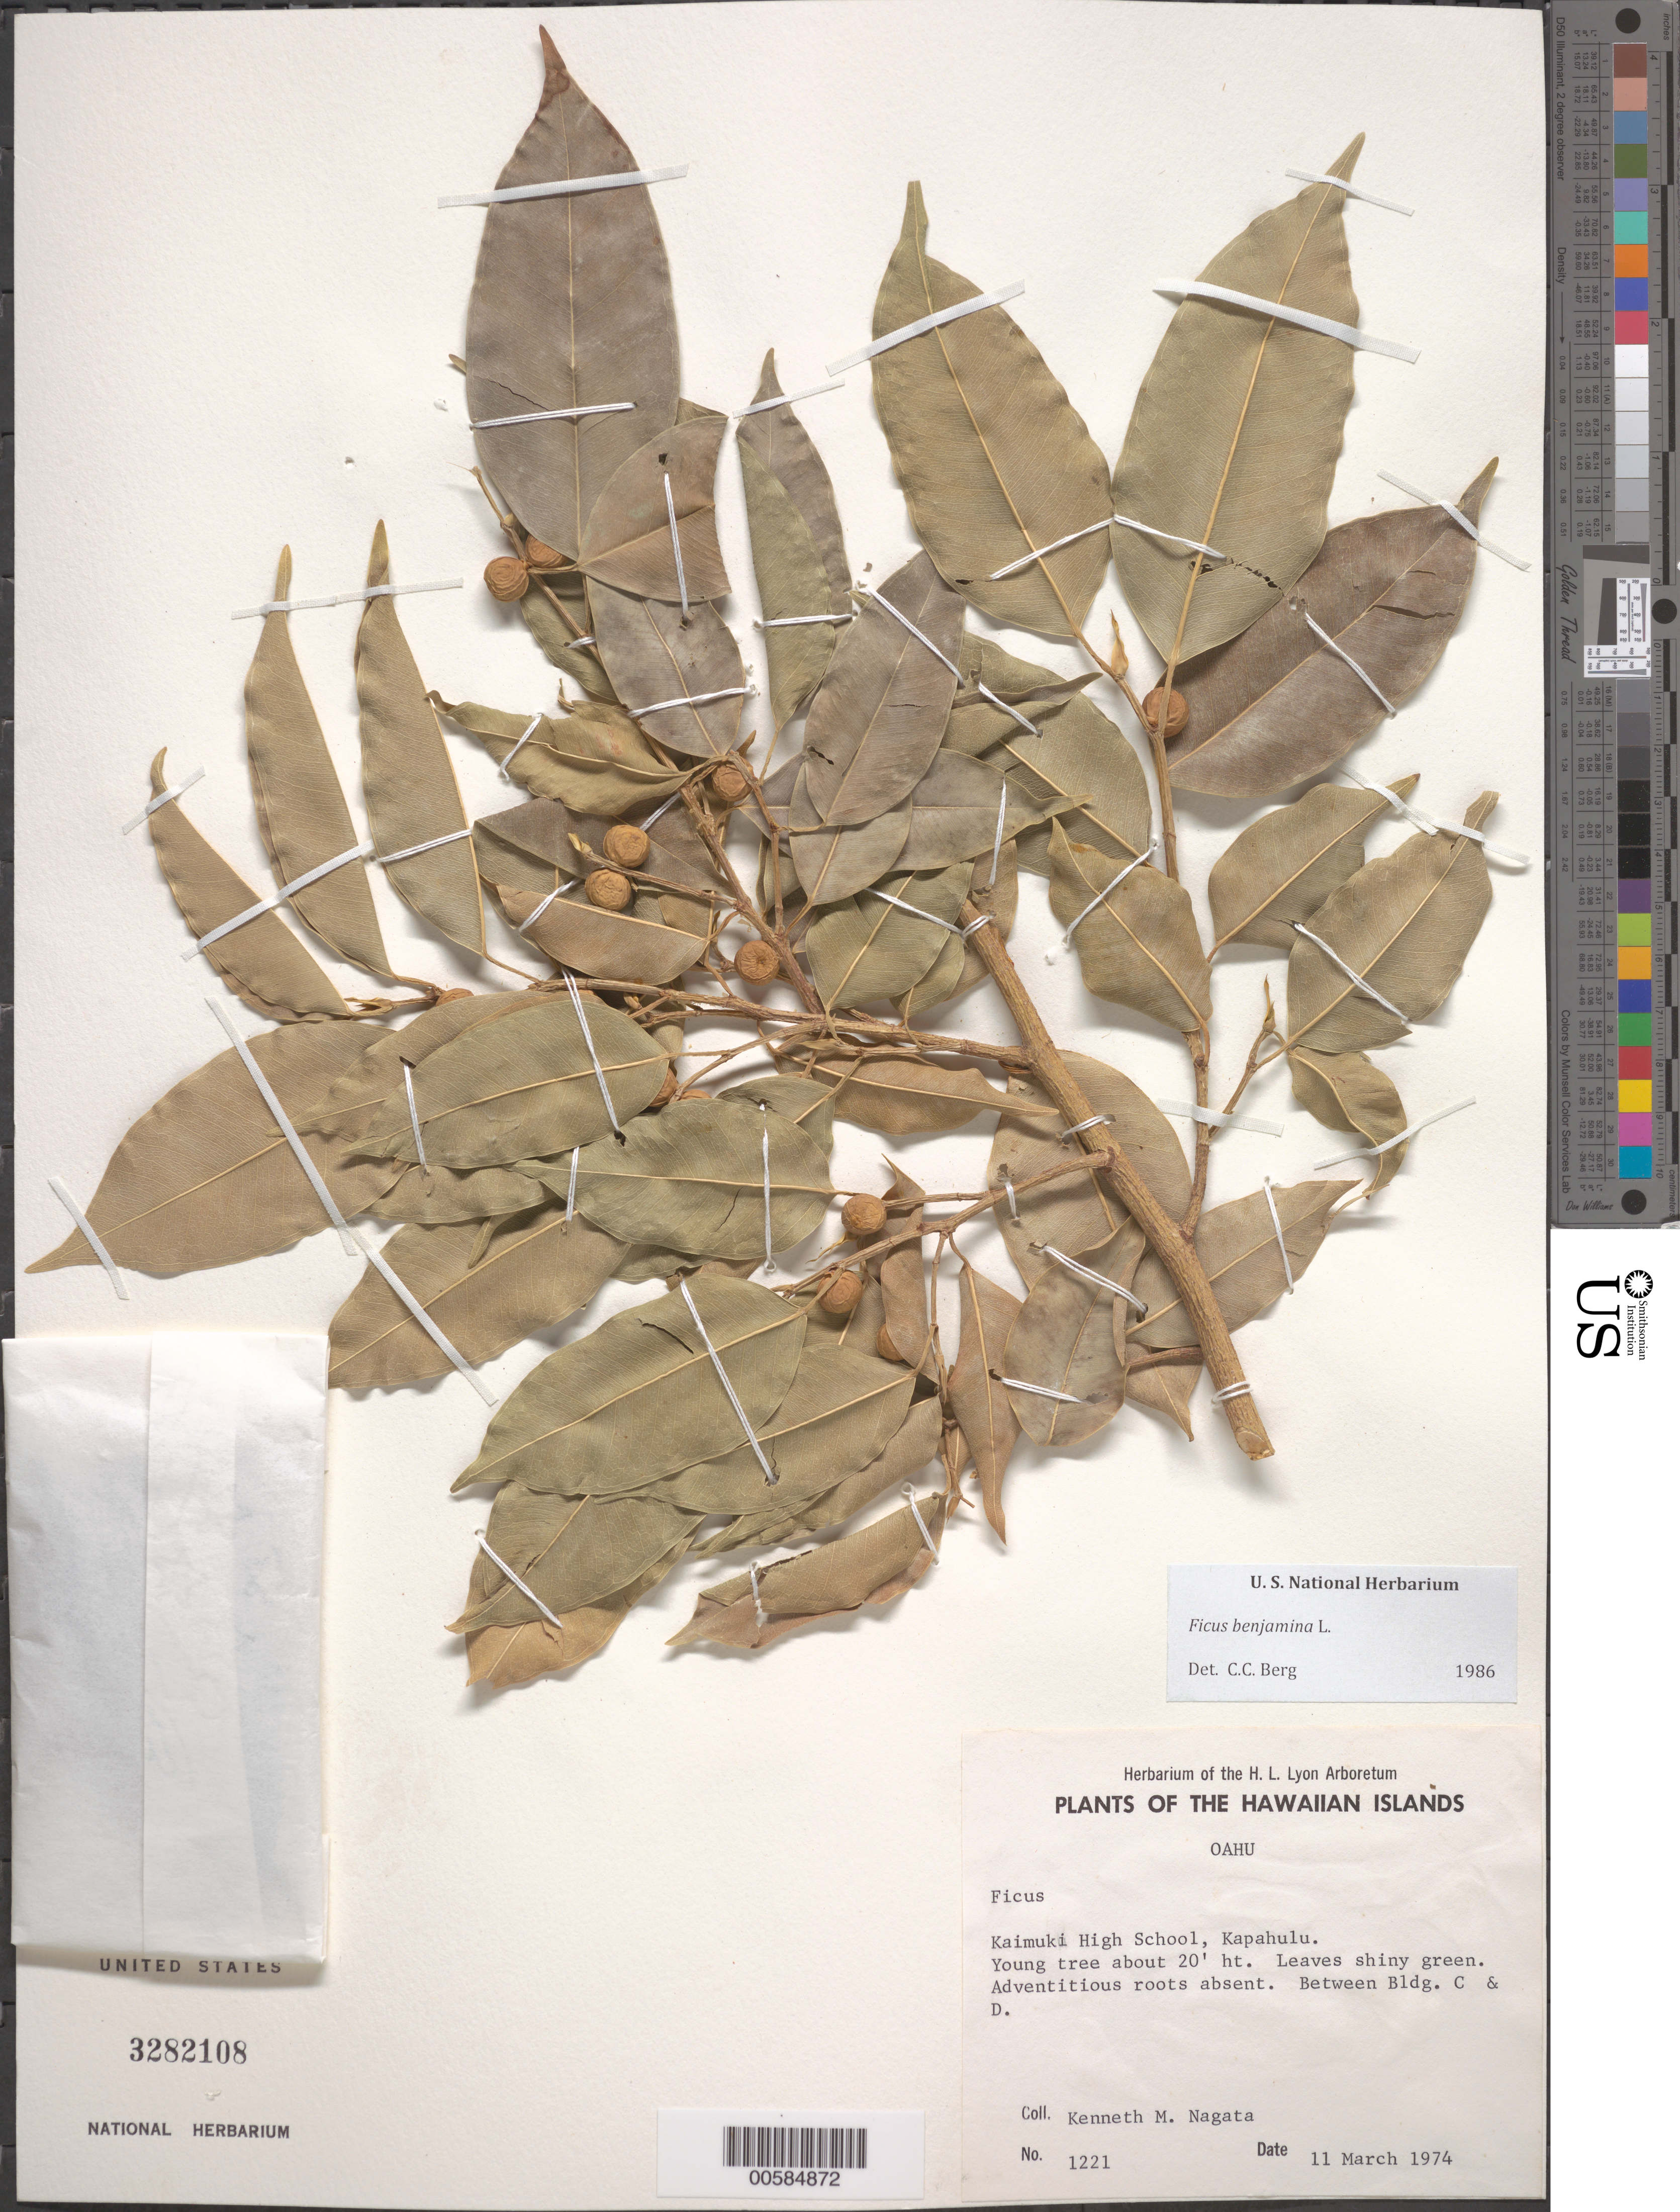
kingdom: Plantae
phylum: Tracheophyta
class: Magnoliopsida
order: Rosales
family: Moraceae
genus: Ficus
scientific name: Ficus benjamina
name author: L.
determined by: Berg, C. C.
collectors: K. Nagata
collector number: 1221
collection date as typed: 11 Mar 1974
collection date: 1974-03-11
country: United States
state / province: Hawaii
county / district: Honolulu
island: Oahu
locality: Kaimuki High School, Kapahulu. Between Bldg. C & D.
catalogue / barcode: US 3282108